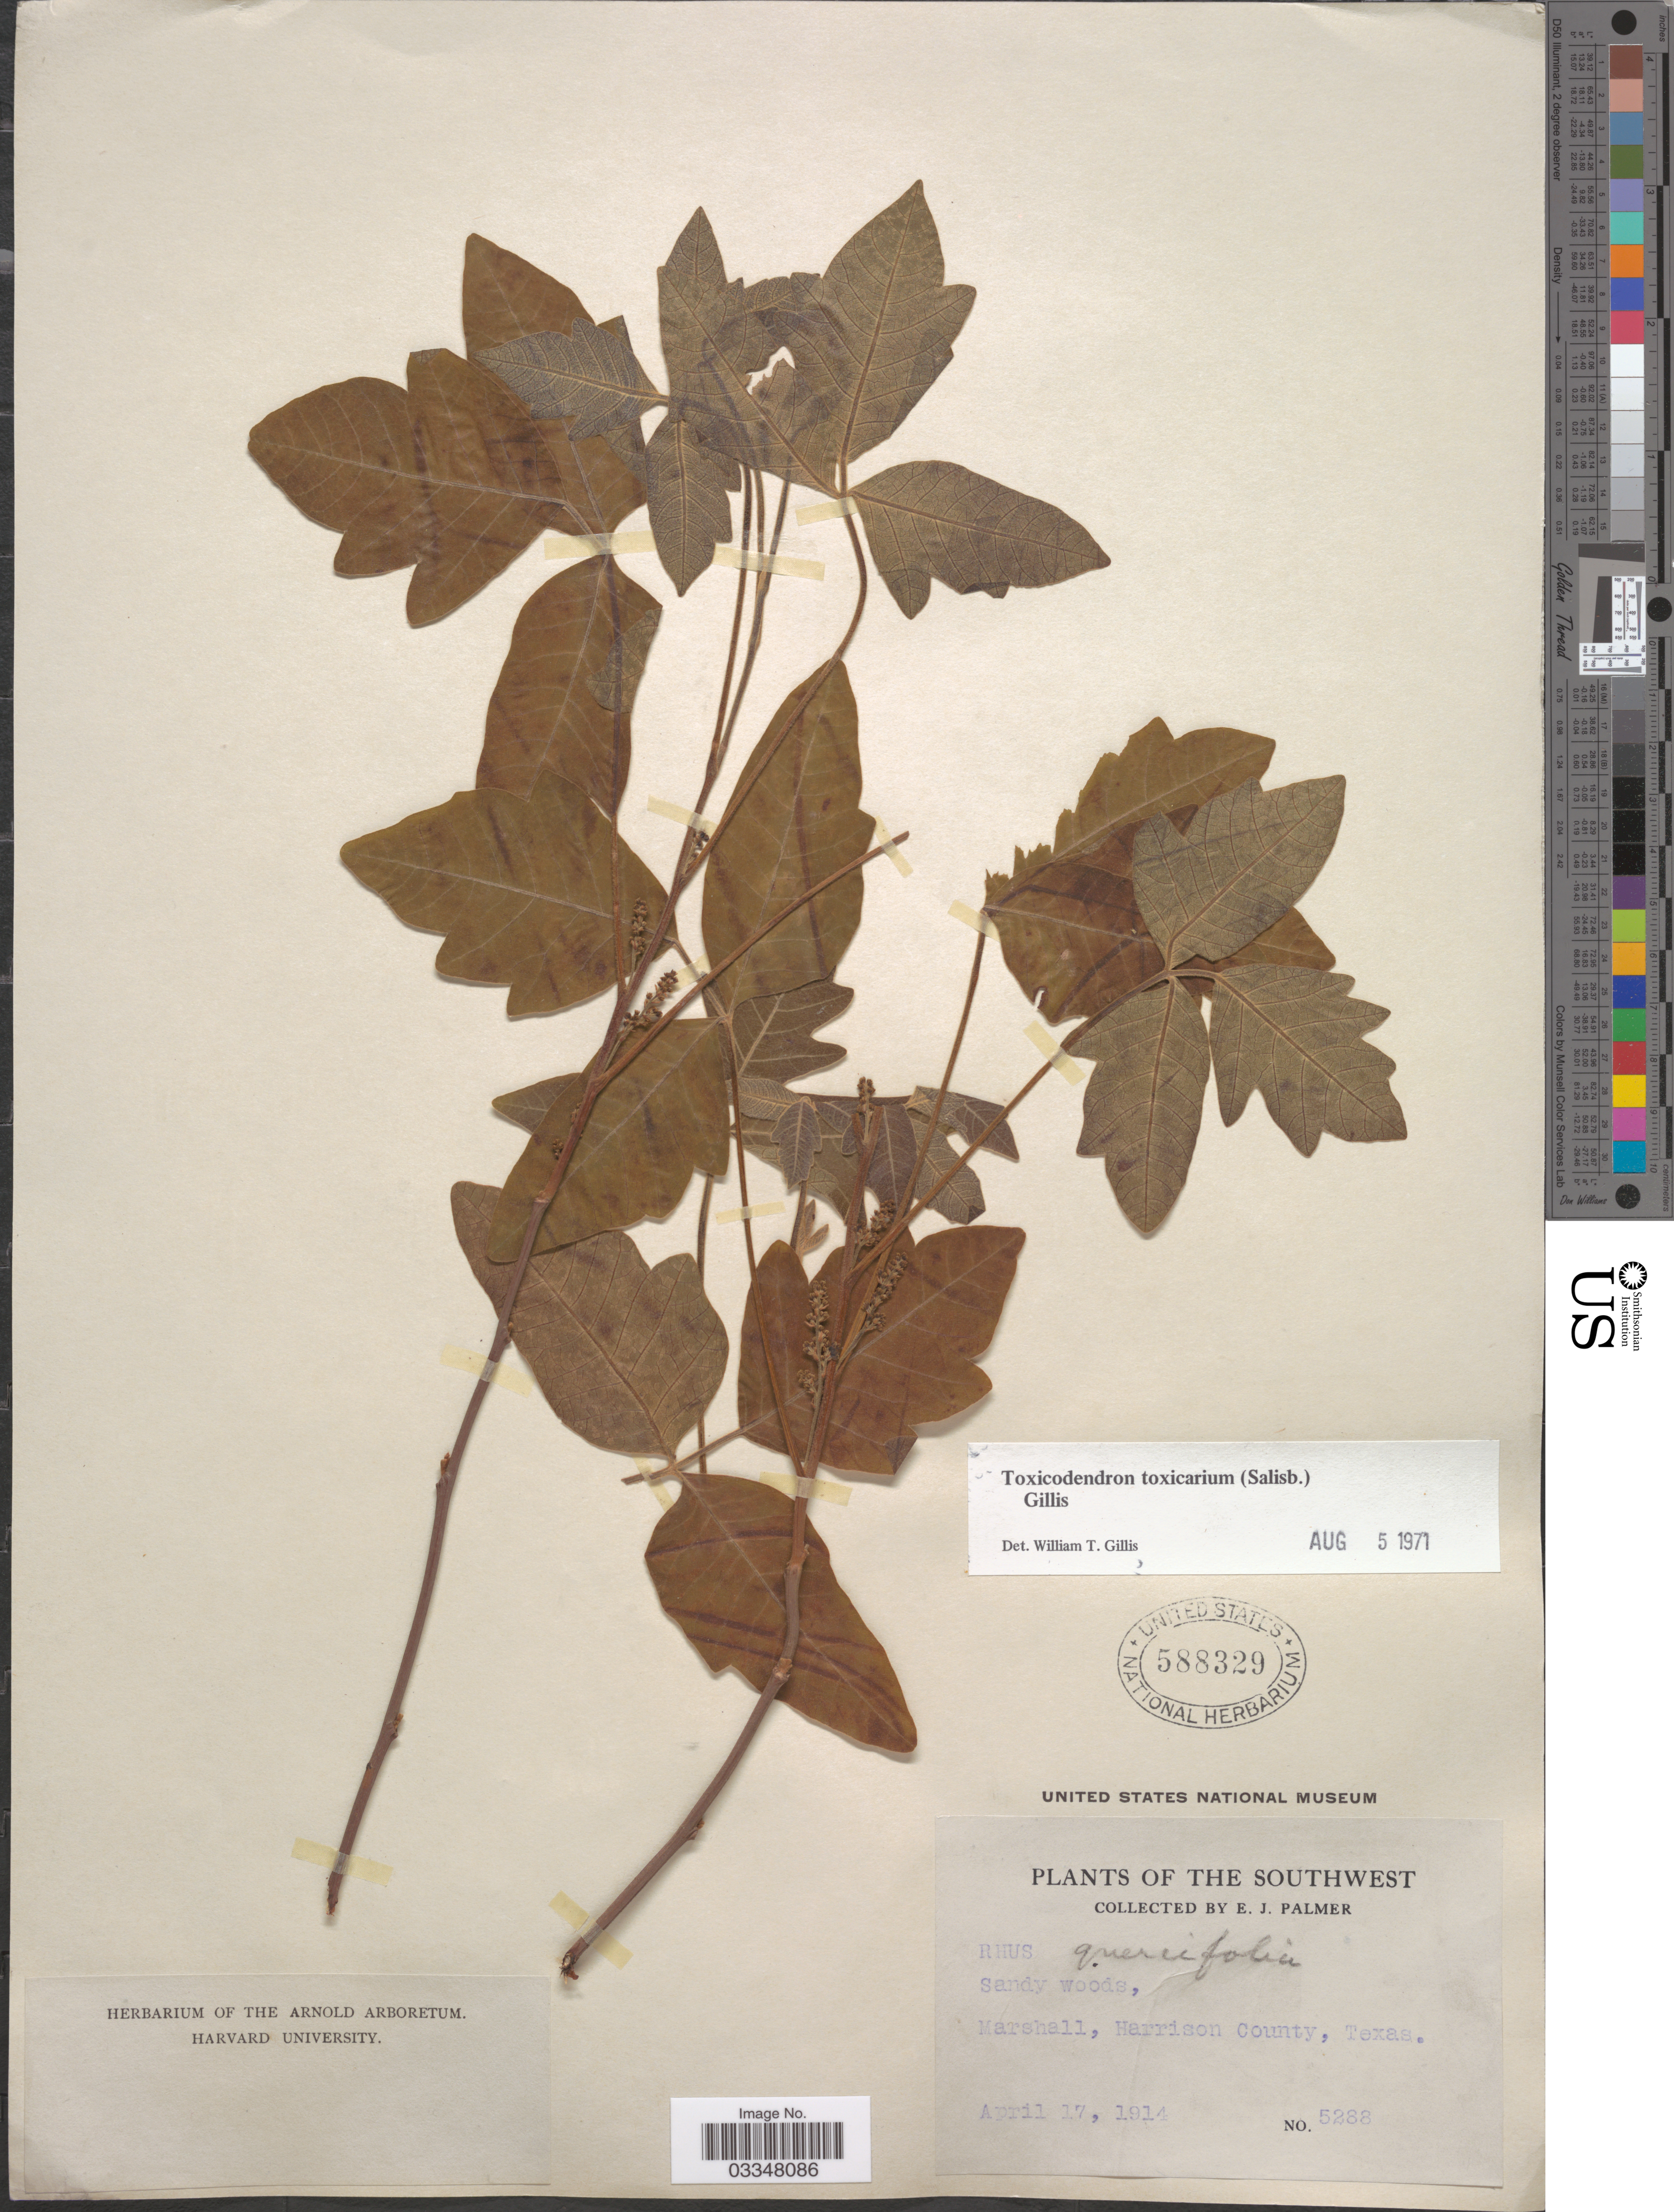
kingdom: Plantae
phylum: Tracheophyta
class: Magnoliopsida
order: Sapindales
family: Anacardiaceae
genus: Toxicodendron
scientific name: Toxicodendron toxicarium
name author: Gillis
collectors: E. J. Palmer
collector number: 5288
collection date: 1914-04-17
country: United States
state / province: Texas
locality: The Southwest. Marshall, Harrison County.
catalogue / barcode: US 588329